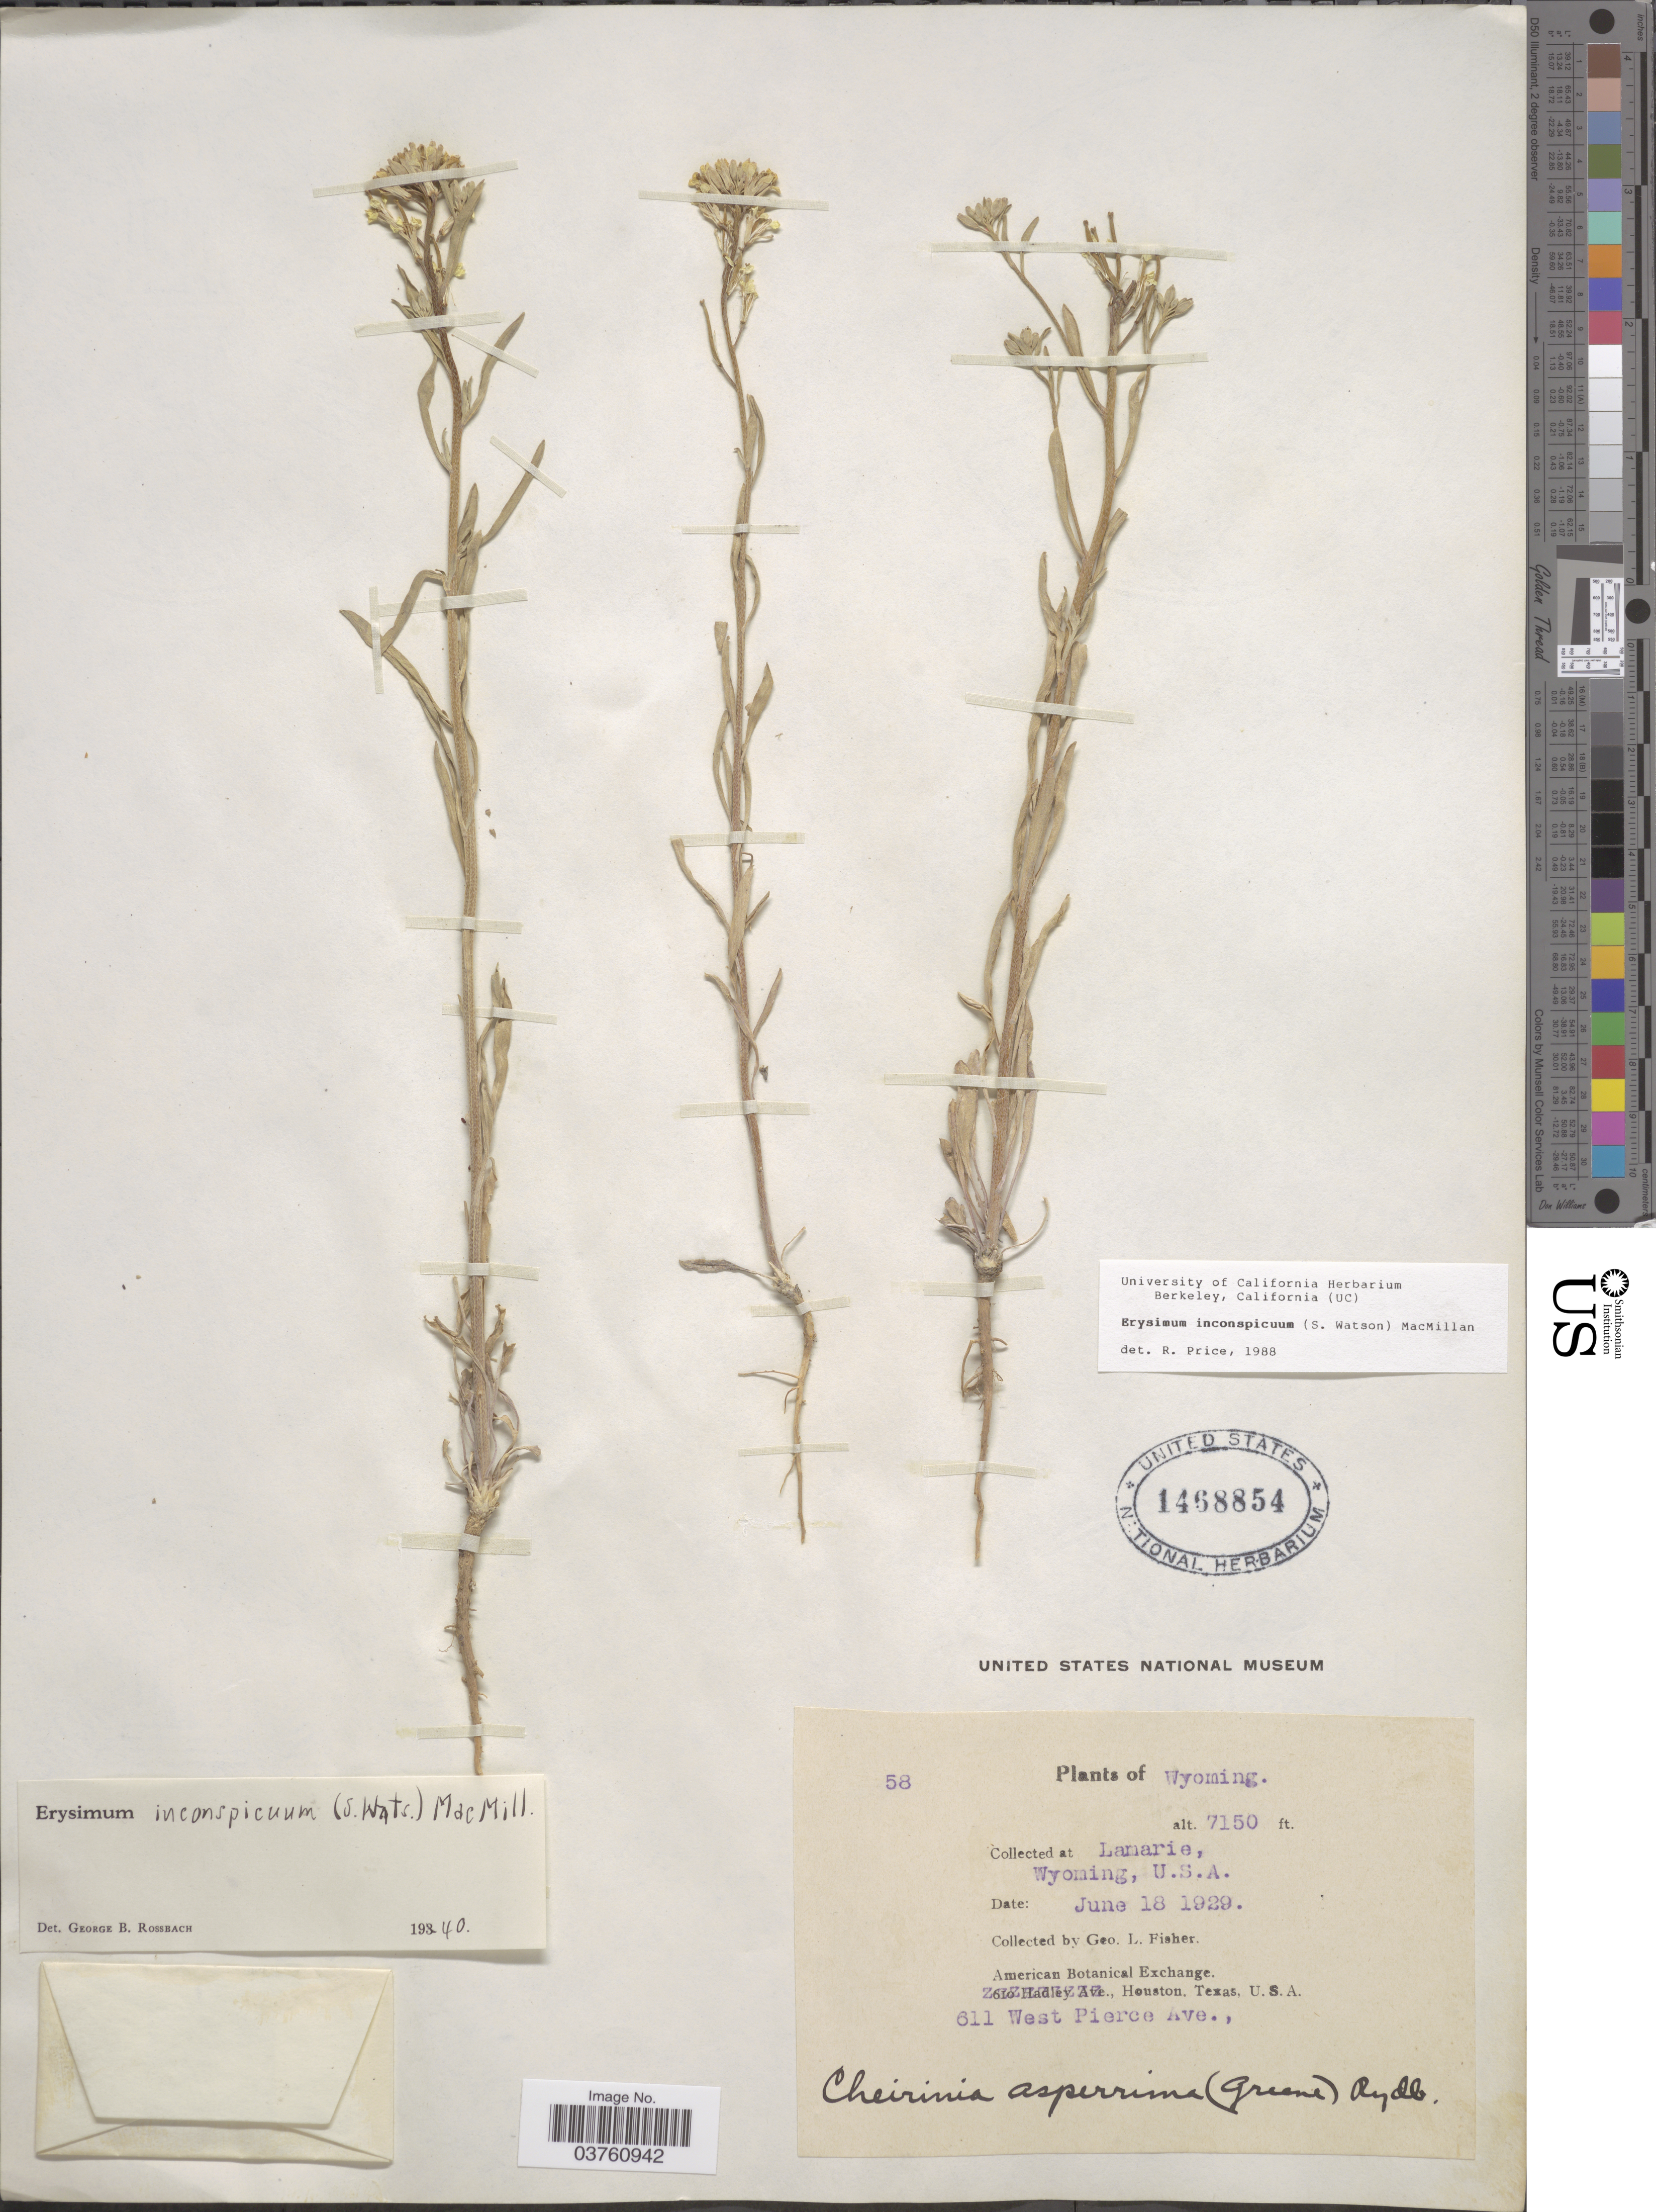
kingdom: Plantae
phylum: Tracheophyta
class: Magnoliopsida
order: Brassicales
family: Brassicaceae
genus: Erysimum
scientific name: Erysimum inconspicuum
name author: (S. Watson) MacMill.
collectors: G. L. Fisher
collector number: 58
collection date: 1929-06-18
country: United States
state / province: Wyoming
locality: Lamarie.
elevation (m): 2179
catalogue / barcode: US 1468854